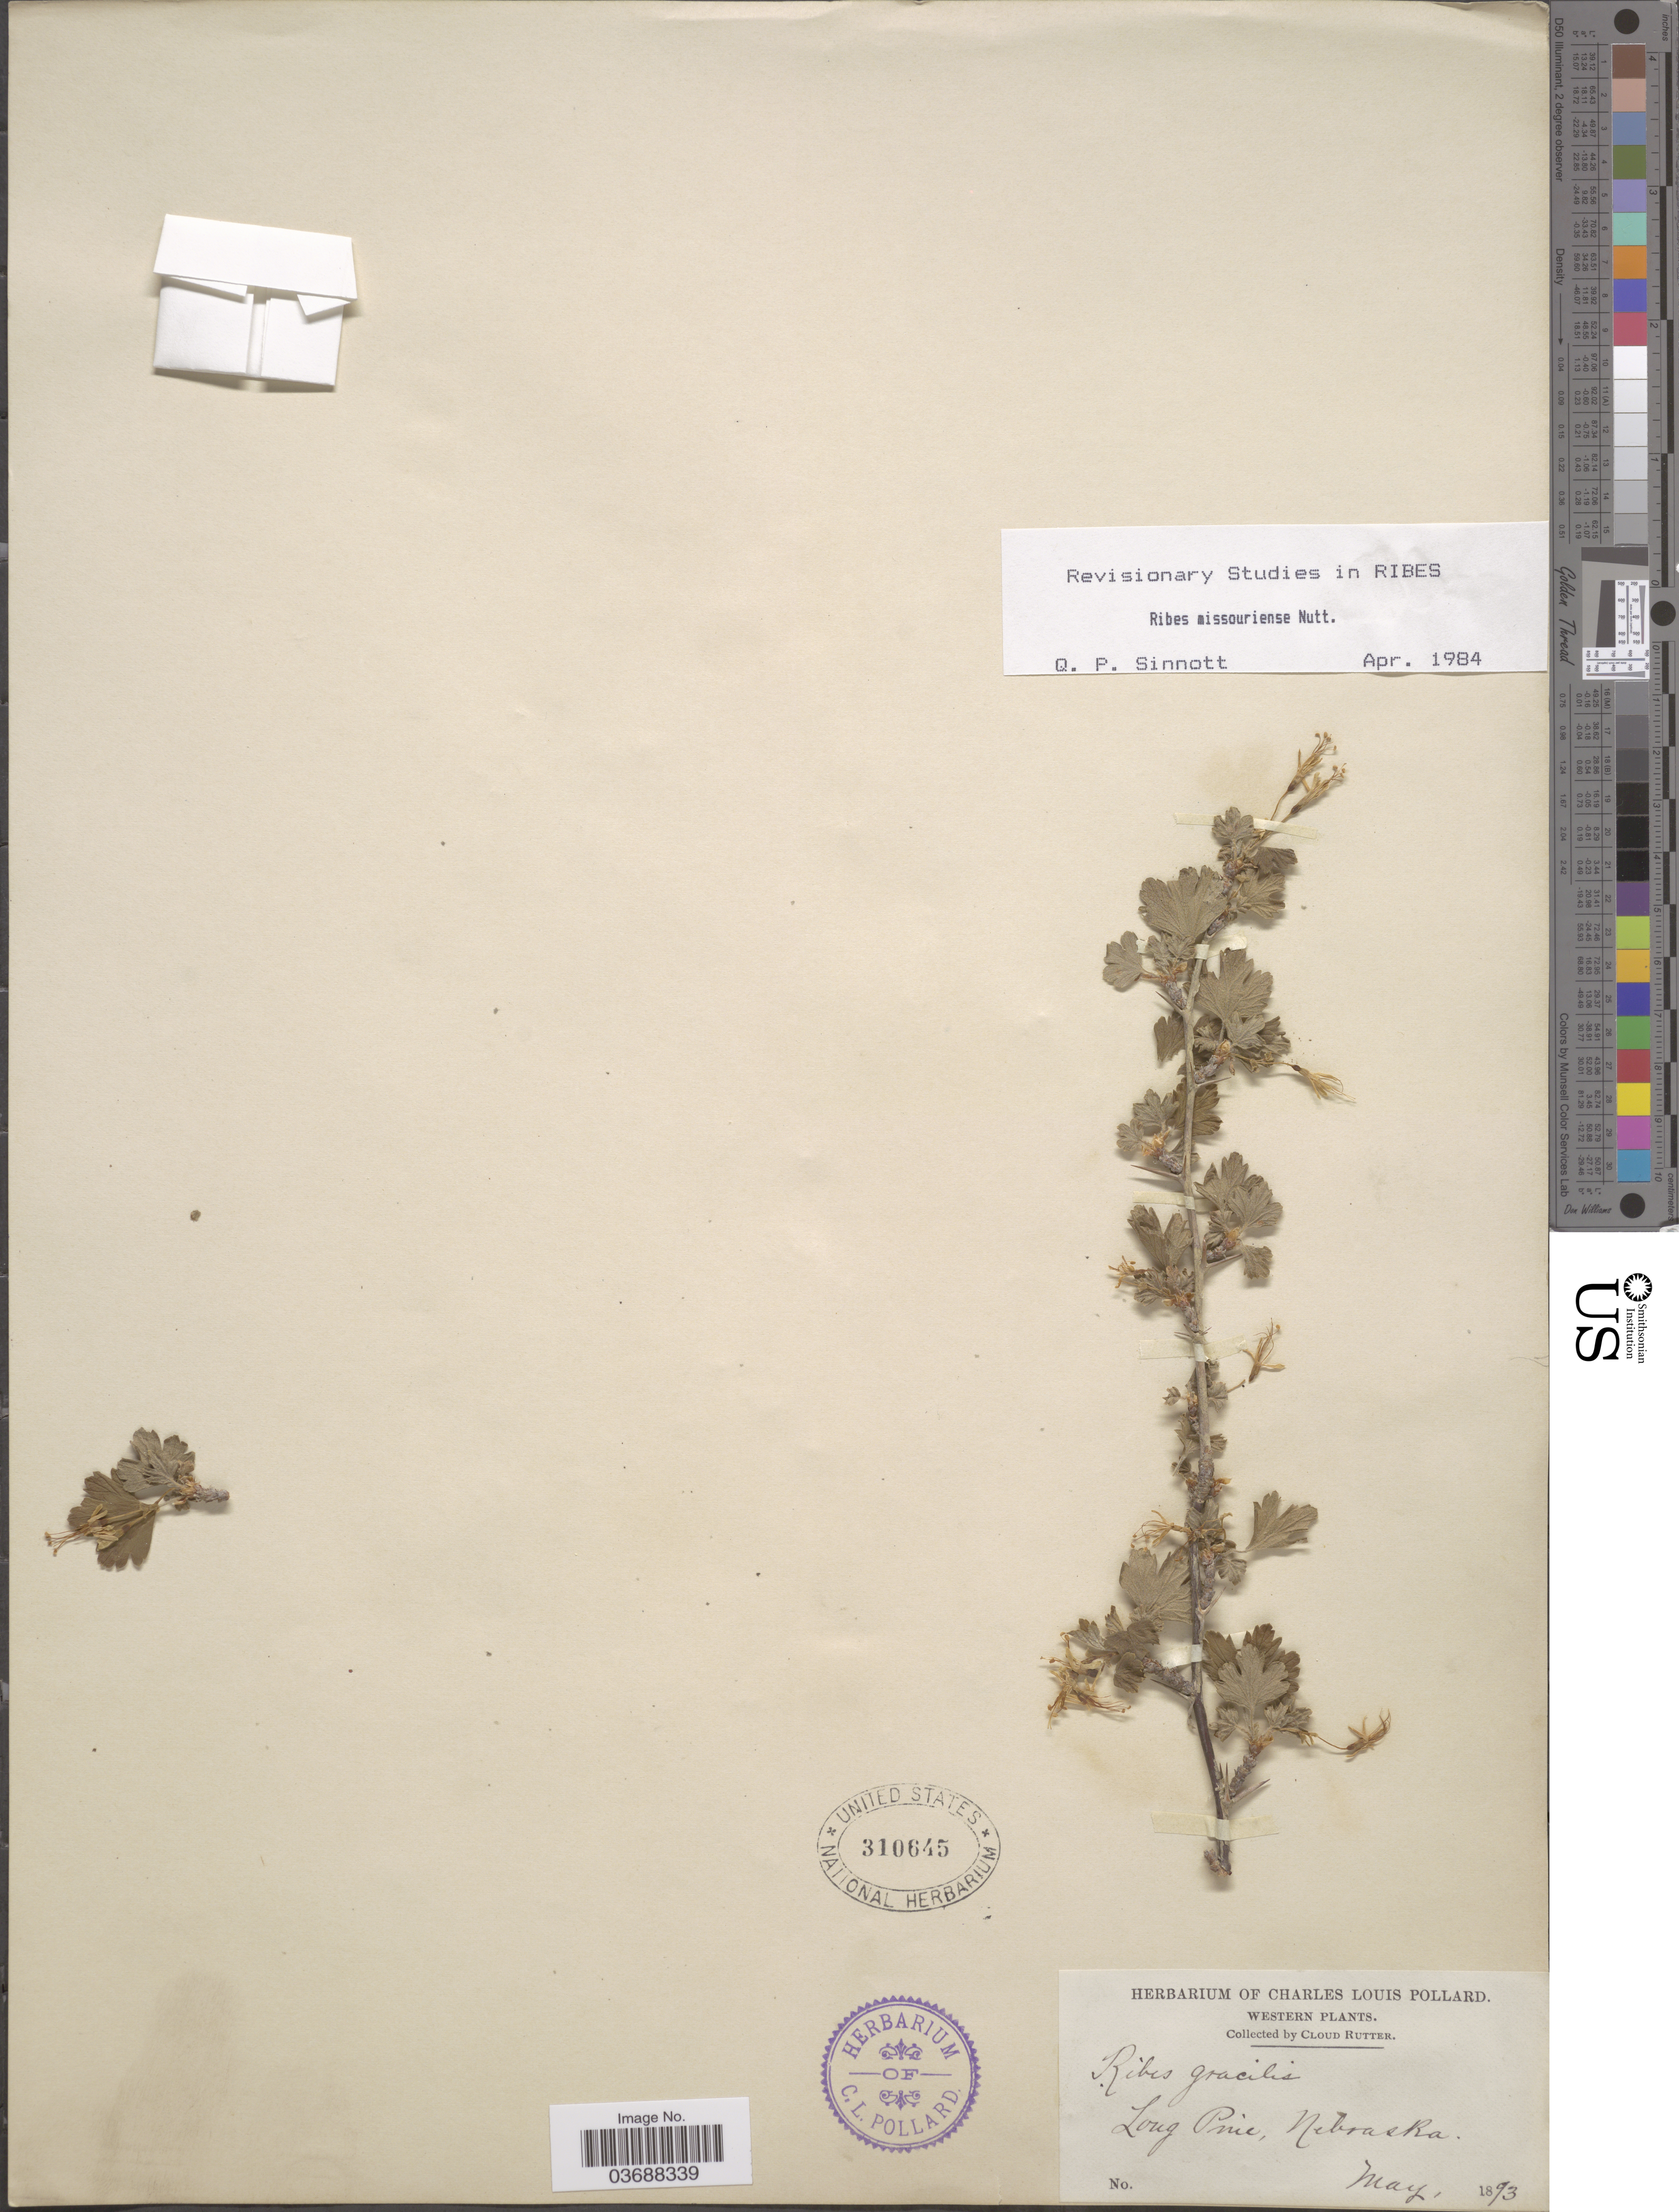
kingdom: Plantae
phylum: Tracheophyta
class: Magnoliopsida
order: Saxifragales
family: Grossulariaceae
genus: Ribes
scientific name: Ribes missouriense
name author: Nutt.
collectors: C. Rutter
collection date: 1893-05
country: United States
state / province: Nebraska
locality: Western. Long Pine.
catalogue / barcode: US 310645